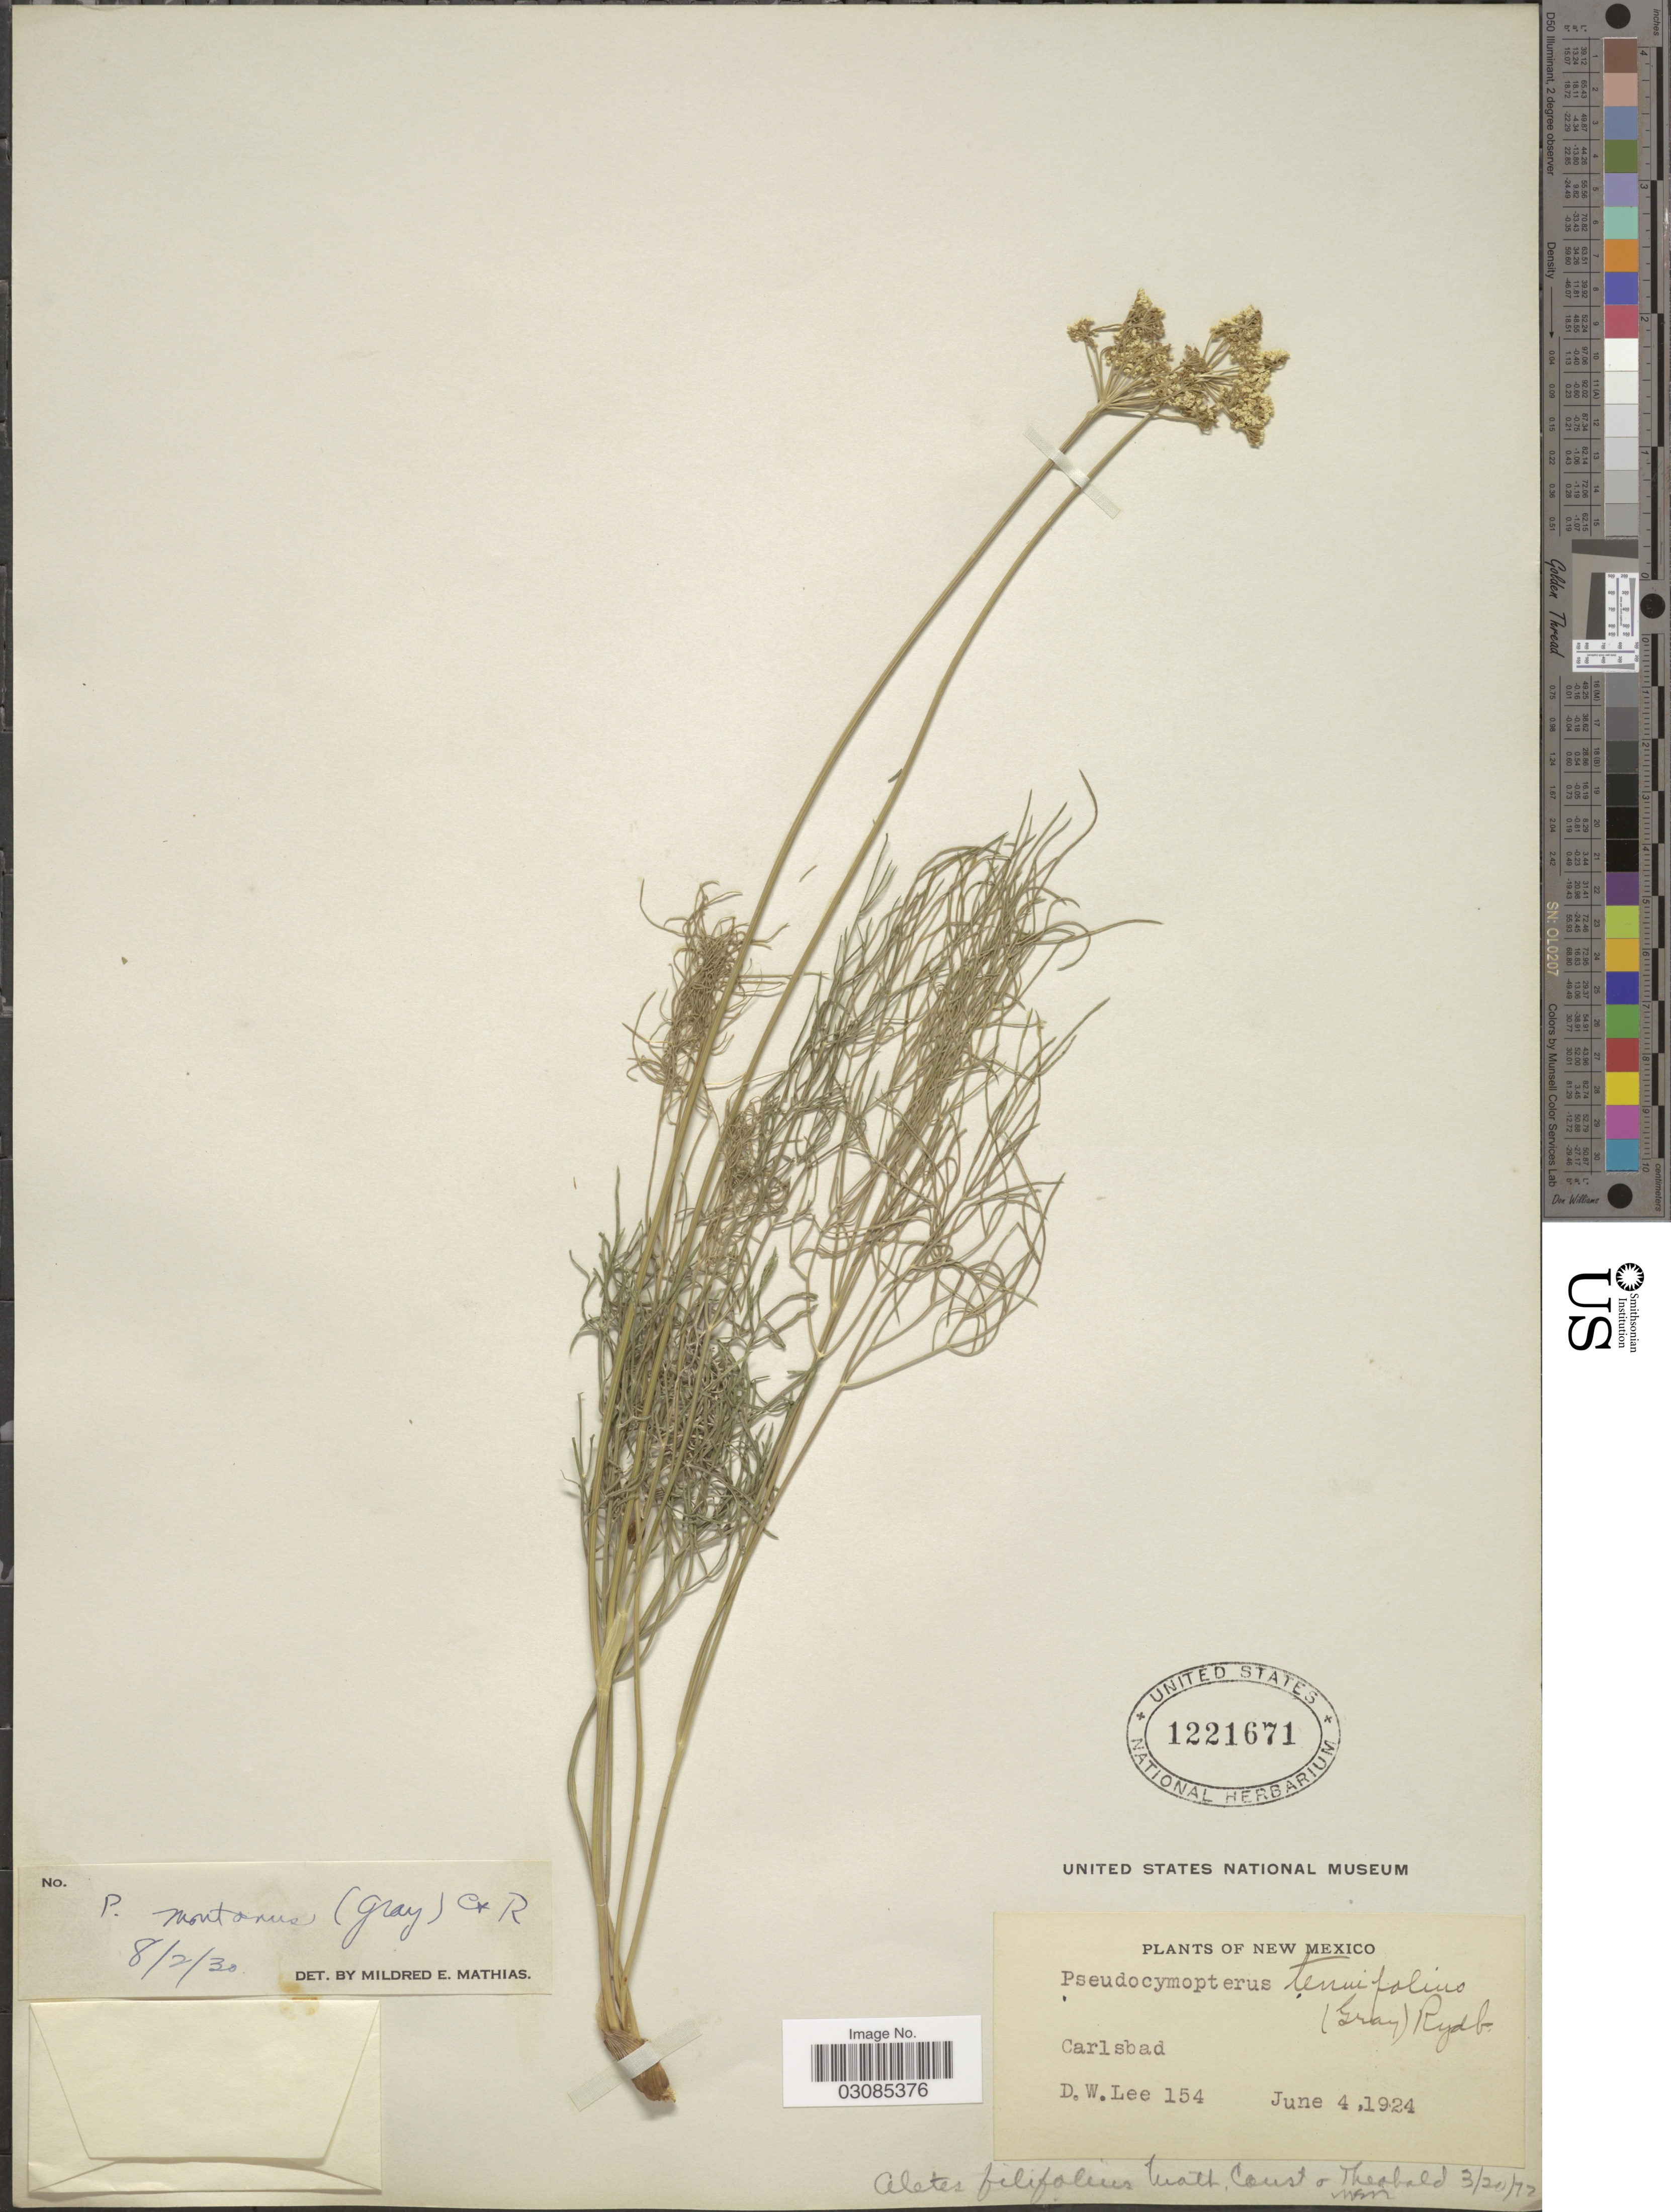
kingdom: Plantae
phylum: Tracheophyta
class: Magnoliopsida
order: Apiales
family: Apiaceae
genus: Aletes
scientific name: Aletes filifolius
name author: Mathias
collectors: D. Lee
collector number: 154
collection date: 1924-06-04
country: United States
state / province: New Mexico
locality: Carlsbad.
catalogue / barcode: US 1221671